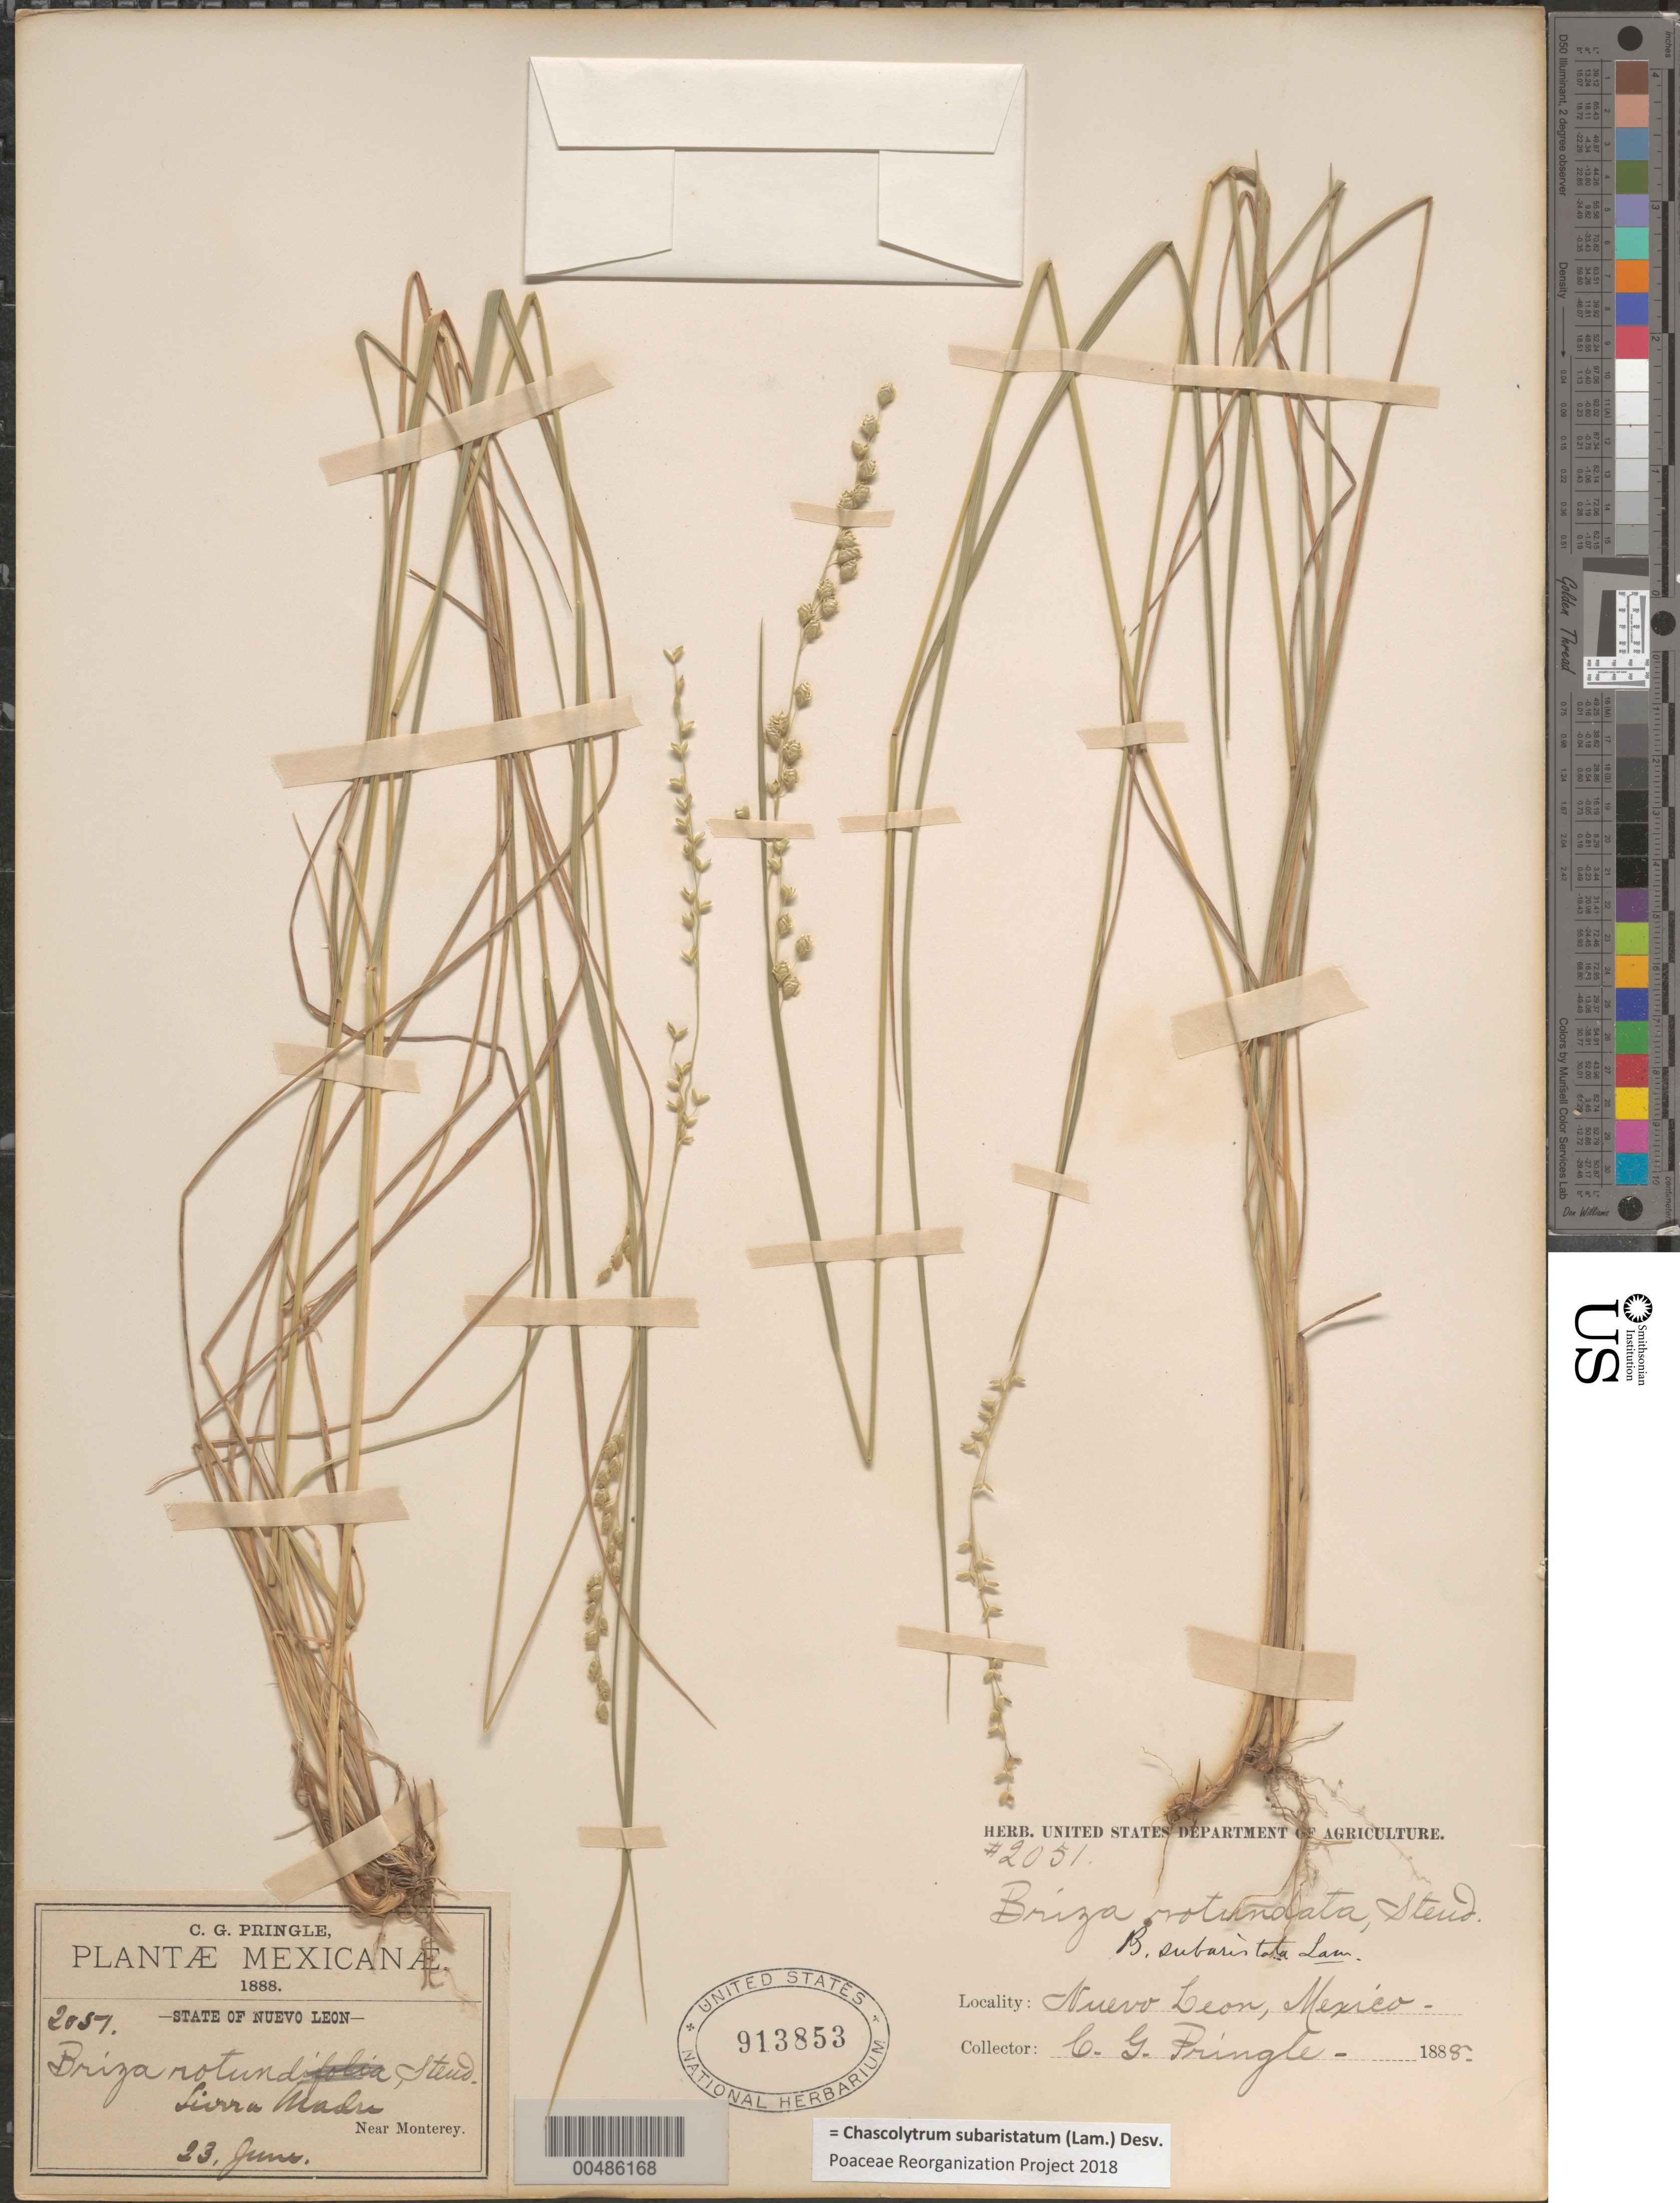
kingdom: Plantae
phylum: Tracheophyta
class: Liliopsida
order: Poales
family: Poaceae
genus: Chascolytrum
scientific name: Chascolytrum subaristatum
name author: (Lam.) Desv.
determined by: Poaceae Reorganization Project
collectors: C. G. Pringle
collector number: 2051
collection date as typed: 23 Jun 1888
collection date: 1888-06-23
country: Mexico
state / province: Nuevo Leon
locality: Sierra Madre, near Monterey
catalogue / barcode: US 913853